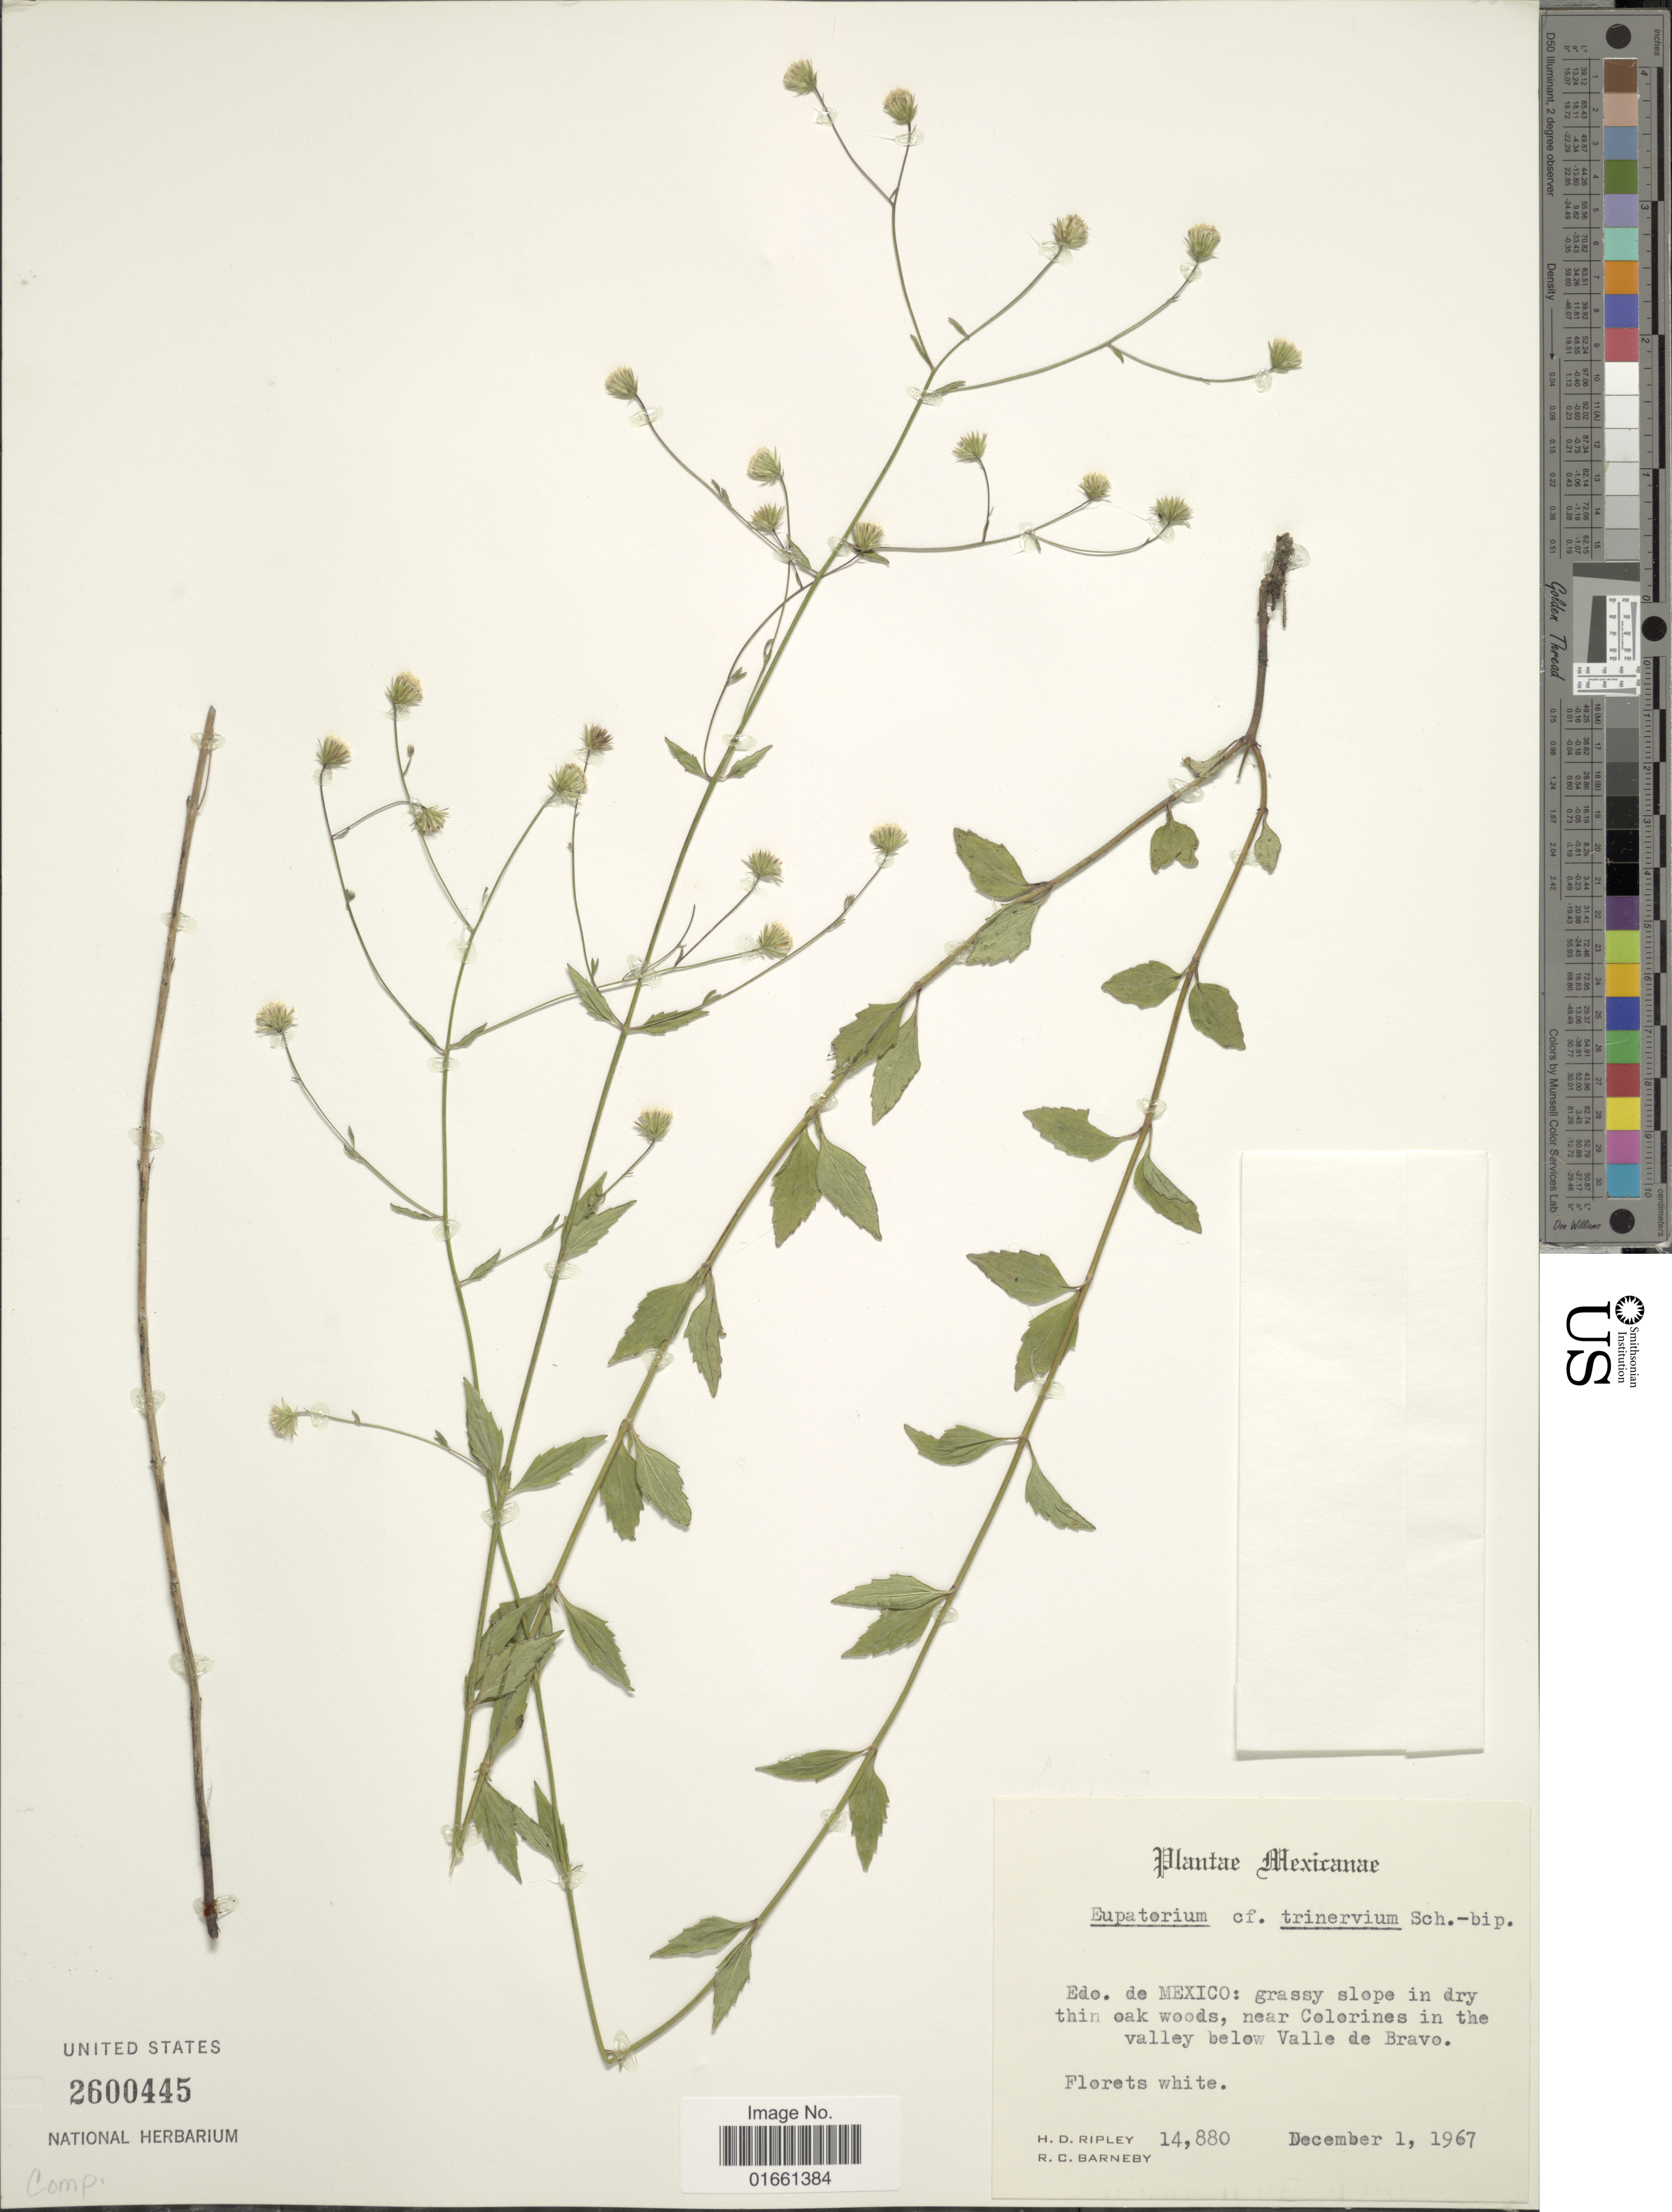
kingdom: Plantae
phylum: Tracheophyta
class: Magnoliopsida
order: Asterales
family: Asteraceae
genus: Fleischmannia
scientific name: Fleischmannia holwayana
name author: (B.L. Rob.) R.M. King & H. Rob.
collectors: H. Ripley & R. C. Barneby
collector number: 14880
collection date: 1967-12-01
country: Mexico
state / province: México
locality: Edo De Mexico, near Colorines in the valley below Valle de Bravo.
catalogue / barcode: US 2600445